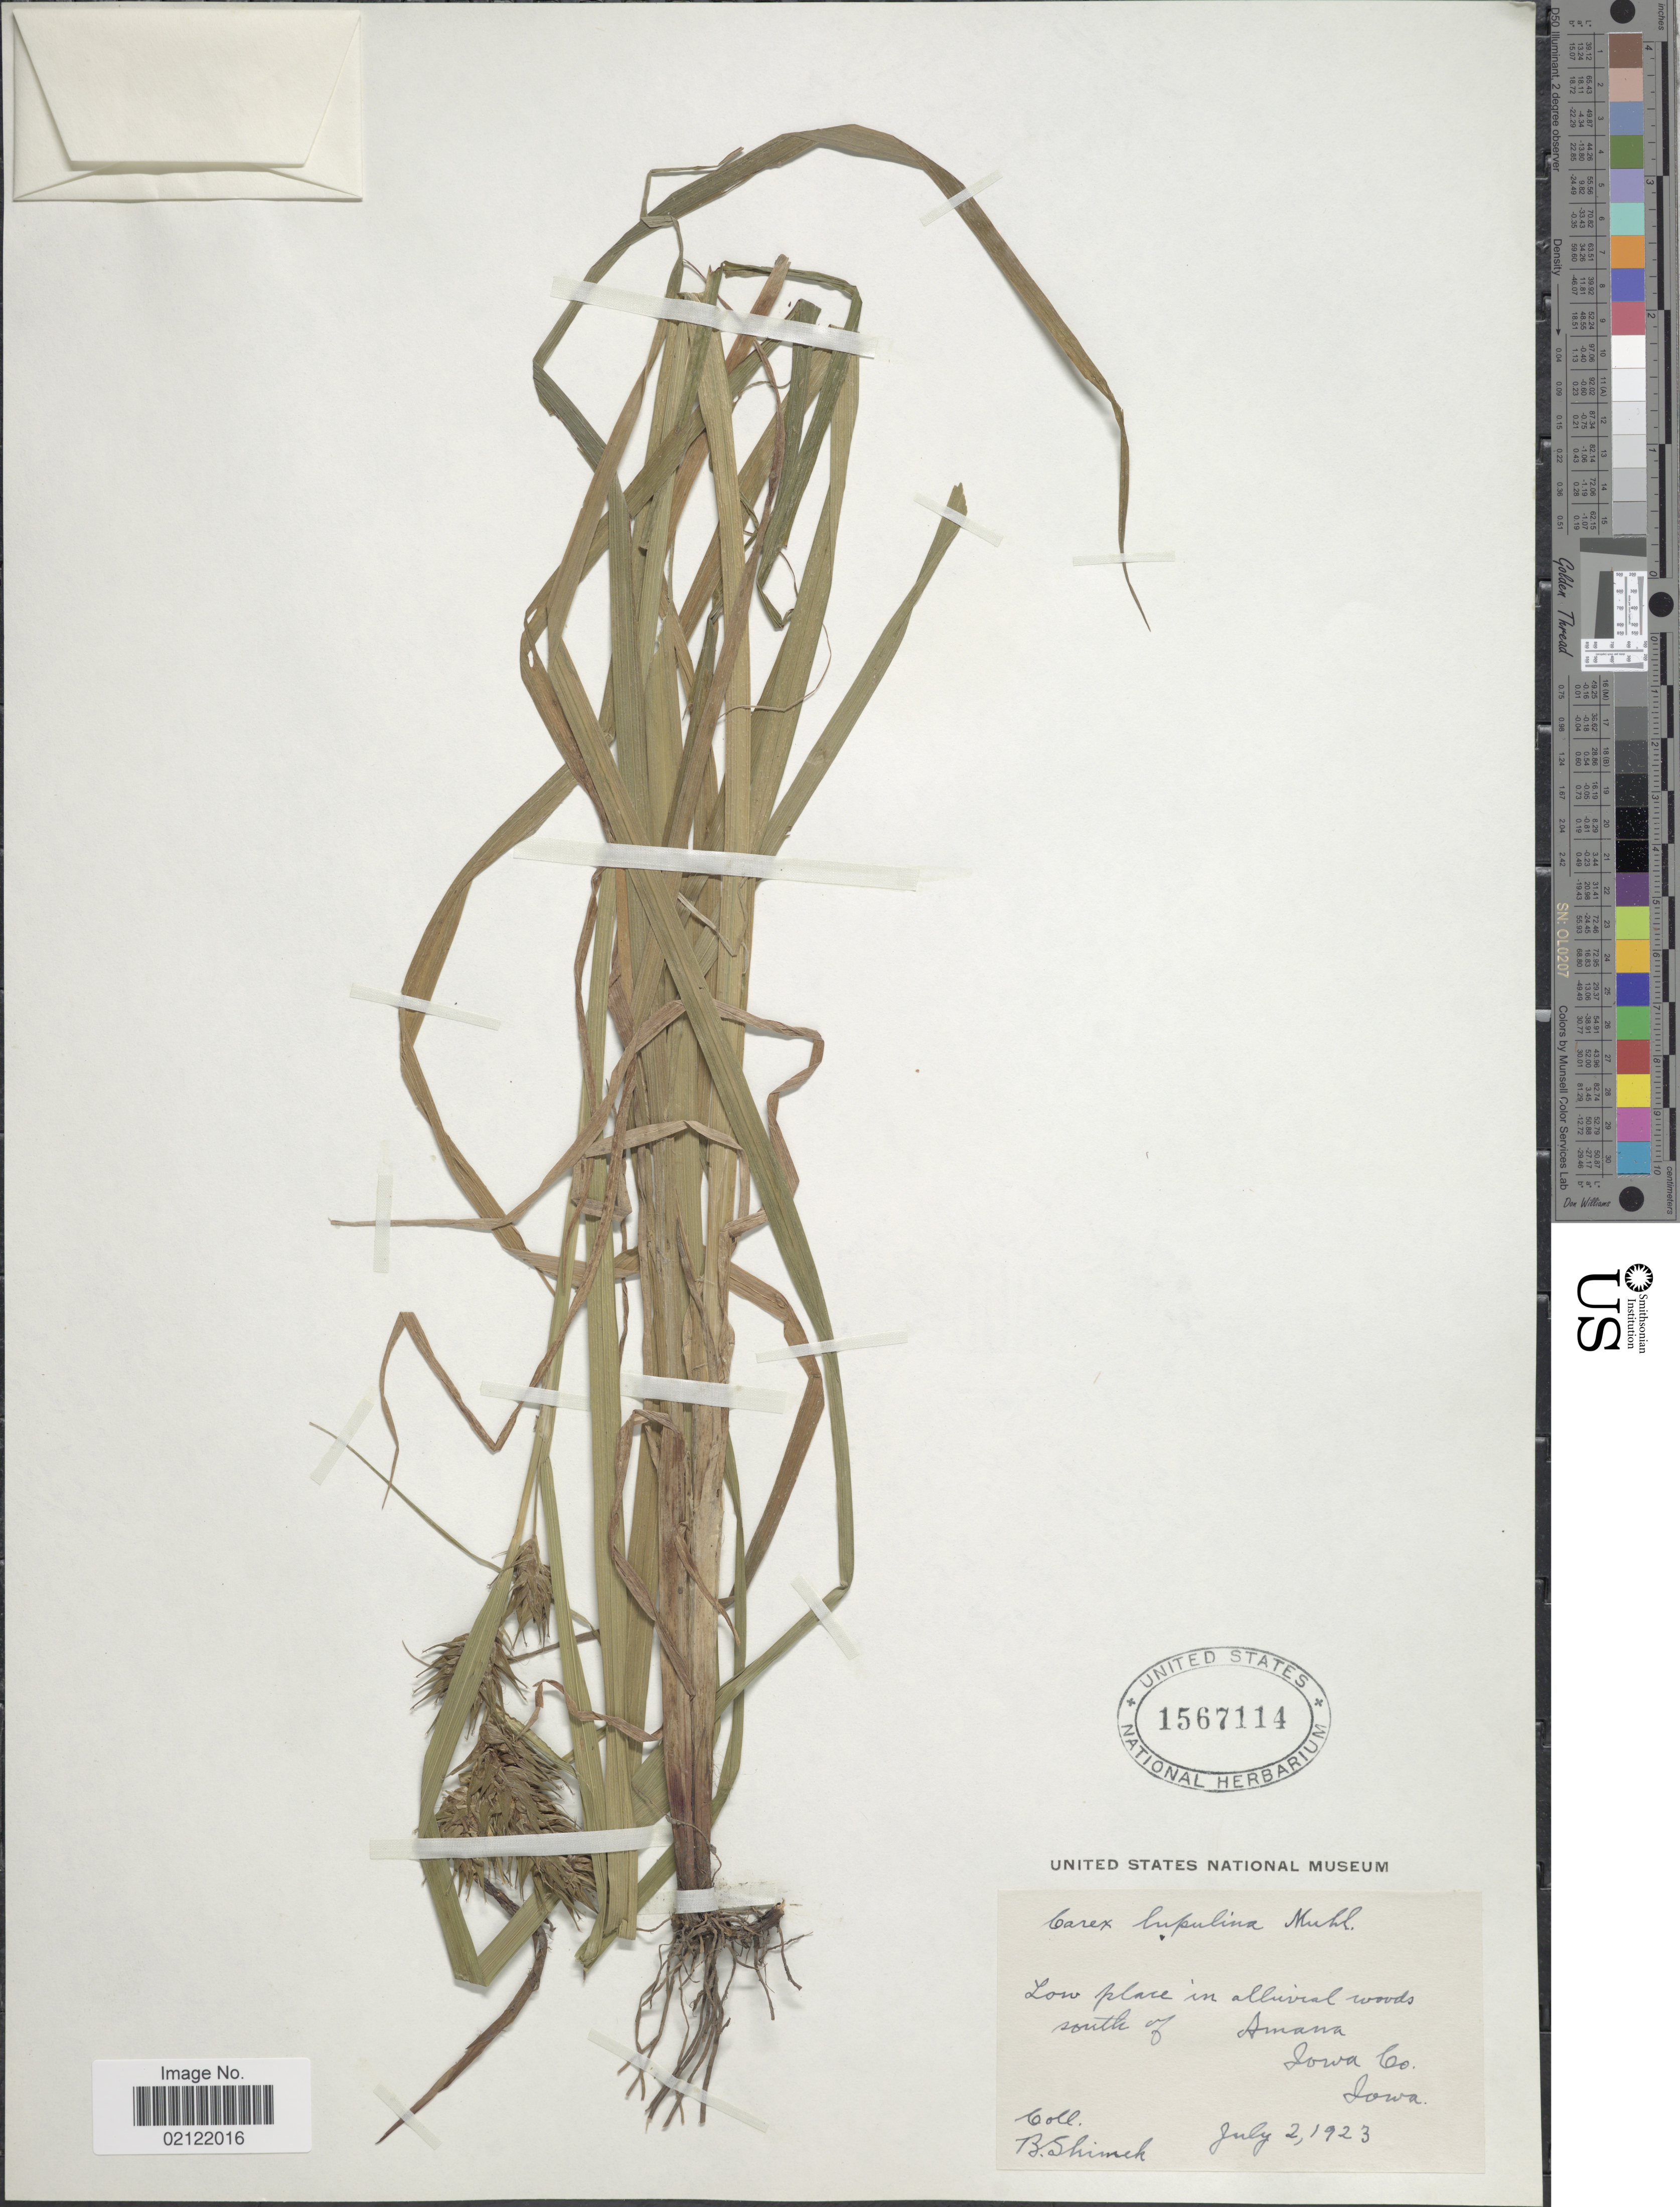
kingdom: Plantae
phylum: Tracheophyta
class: Liliopsida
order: Poales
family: Cyperaceae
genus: Carex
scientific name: Carex lupulina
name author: Muhl. ex Willd.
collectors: B. Shimek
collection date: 1923-07-02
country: United States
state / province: Iowa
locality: Low place in alluvial woods south of Amana, Iowa Co., Iowa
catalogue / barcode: US 1567114